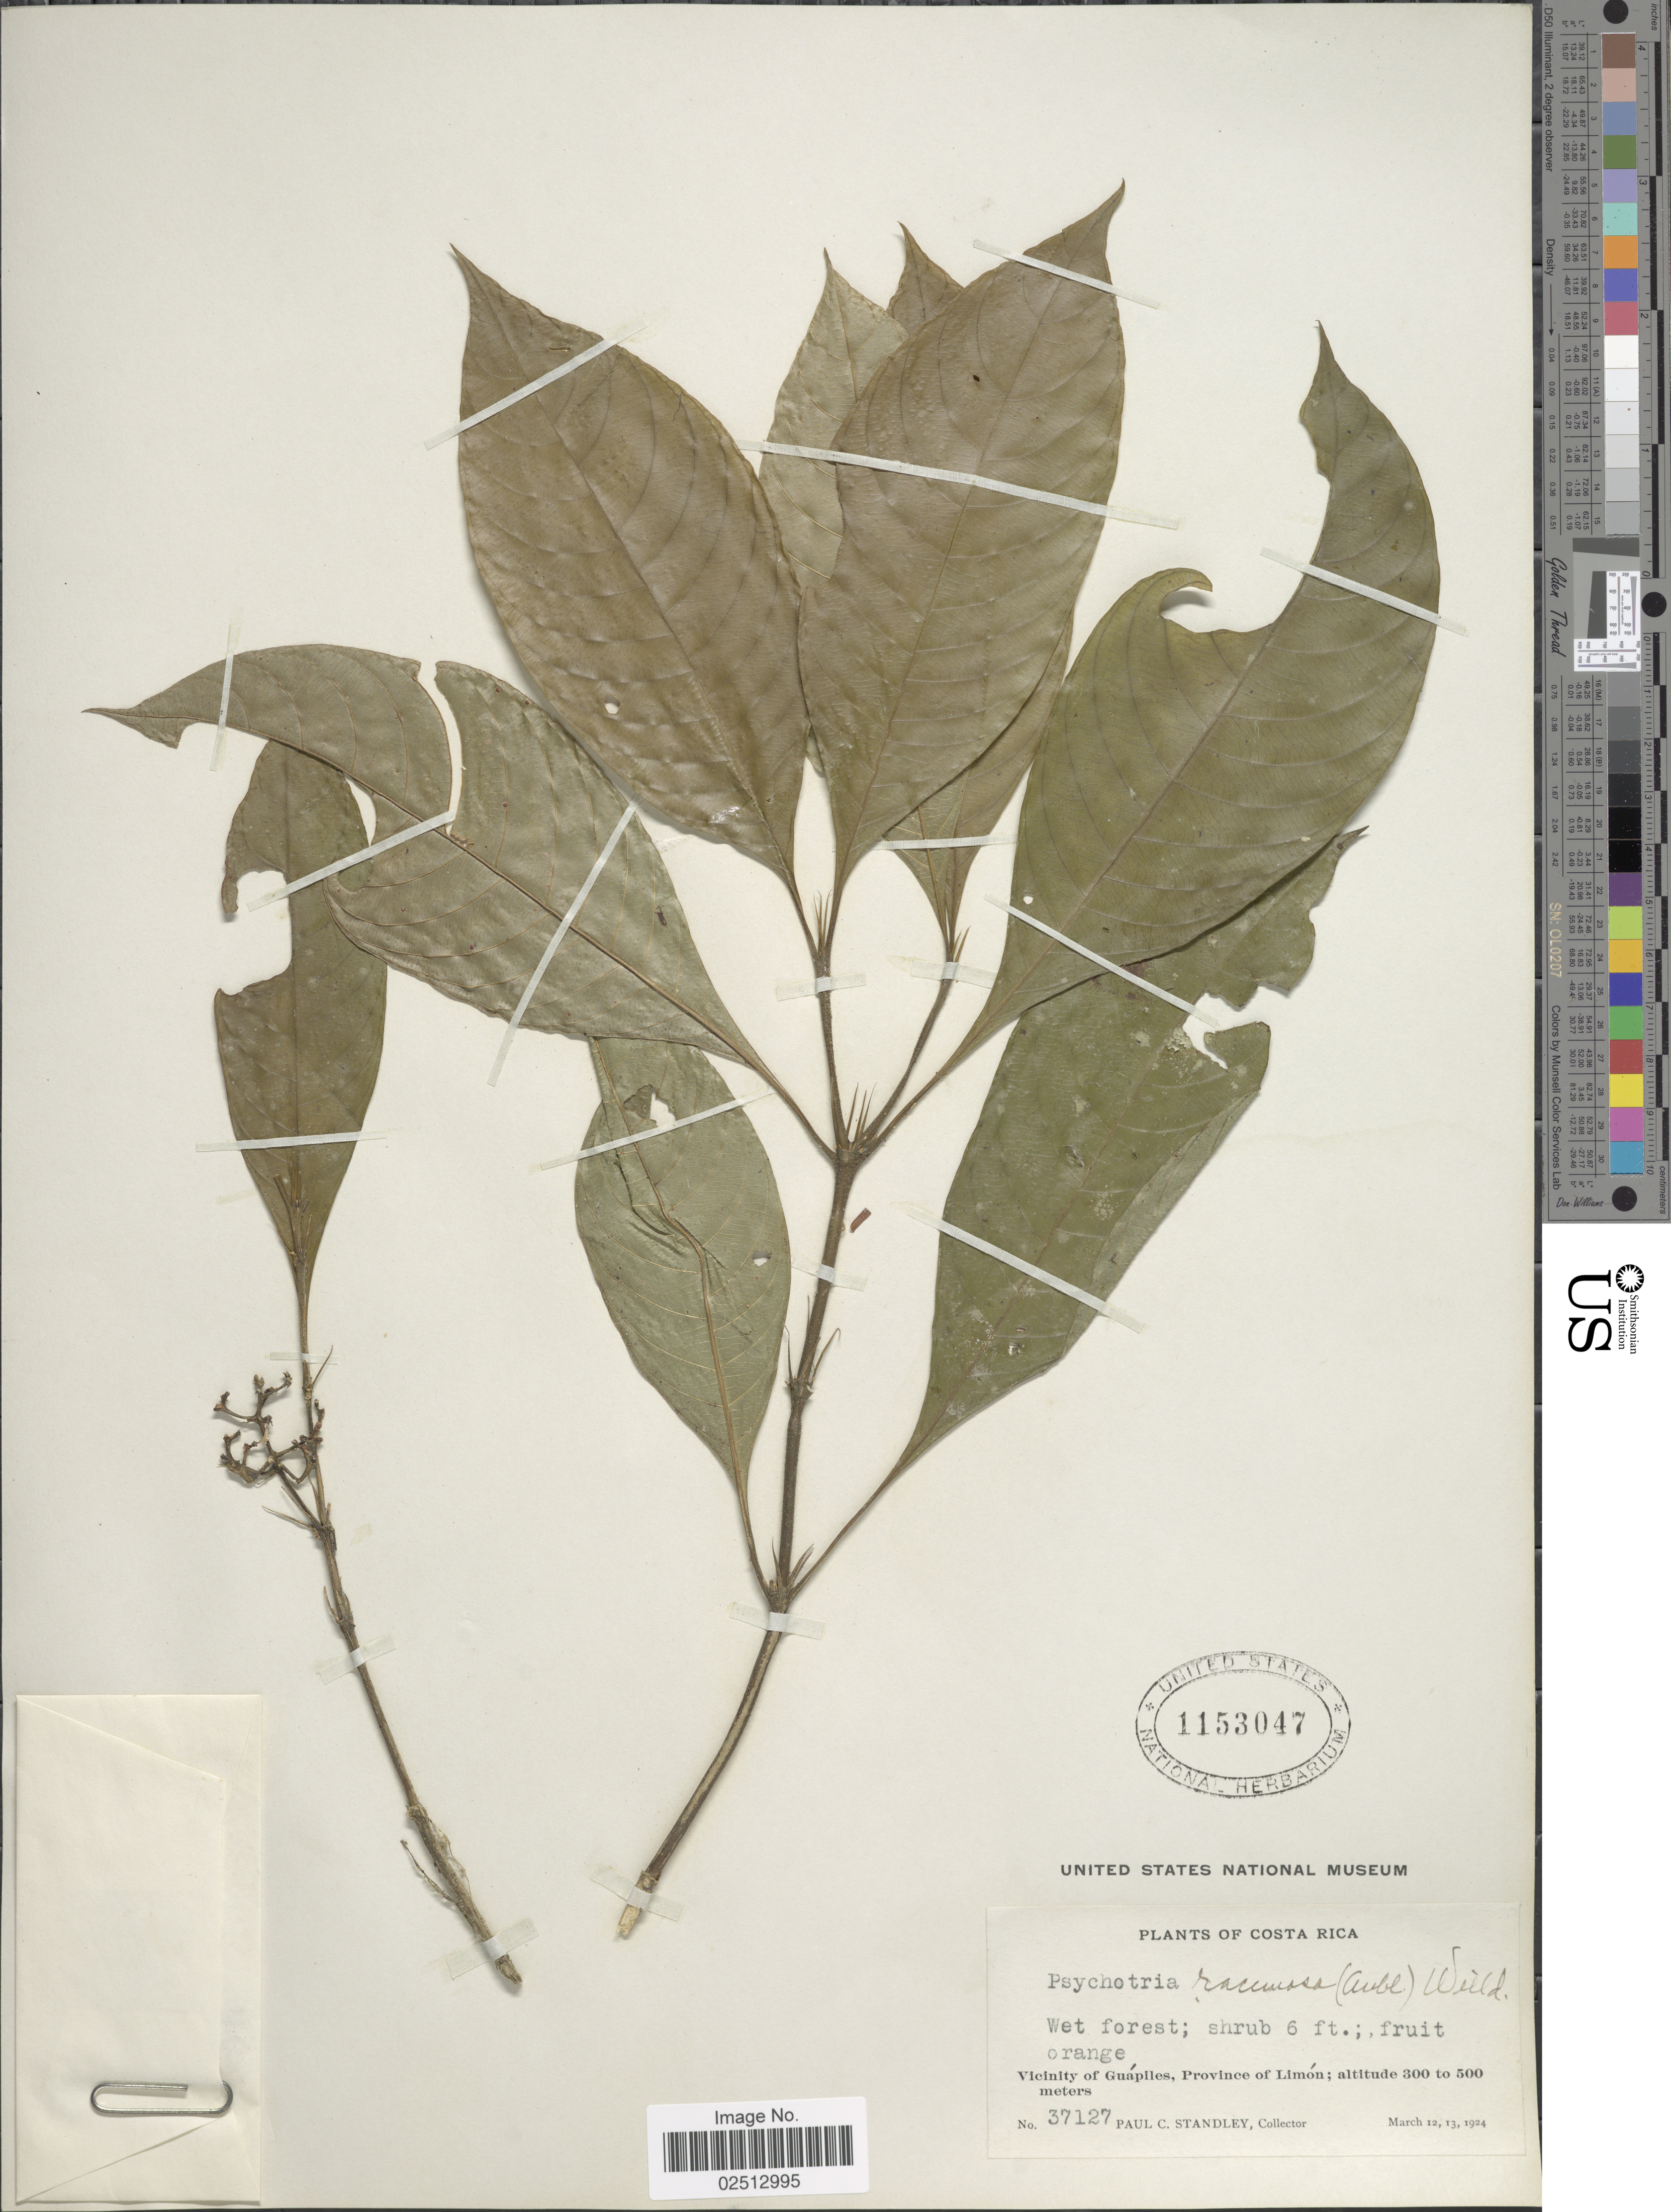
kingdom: Plantae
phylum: Tracheophyta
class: Magnoliopsida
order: Gentianales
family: Rubiaceae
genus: Psychotria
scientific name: Psychotria racemosa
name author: Rich.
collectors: P. C. Standley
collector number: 37127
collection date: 1924-03-12/1924-03-13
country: Costa Rica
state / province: Limón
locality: Vicinity of Guapiles, Province of Limon.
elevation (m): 300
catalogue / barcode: US 1153047